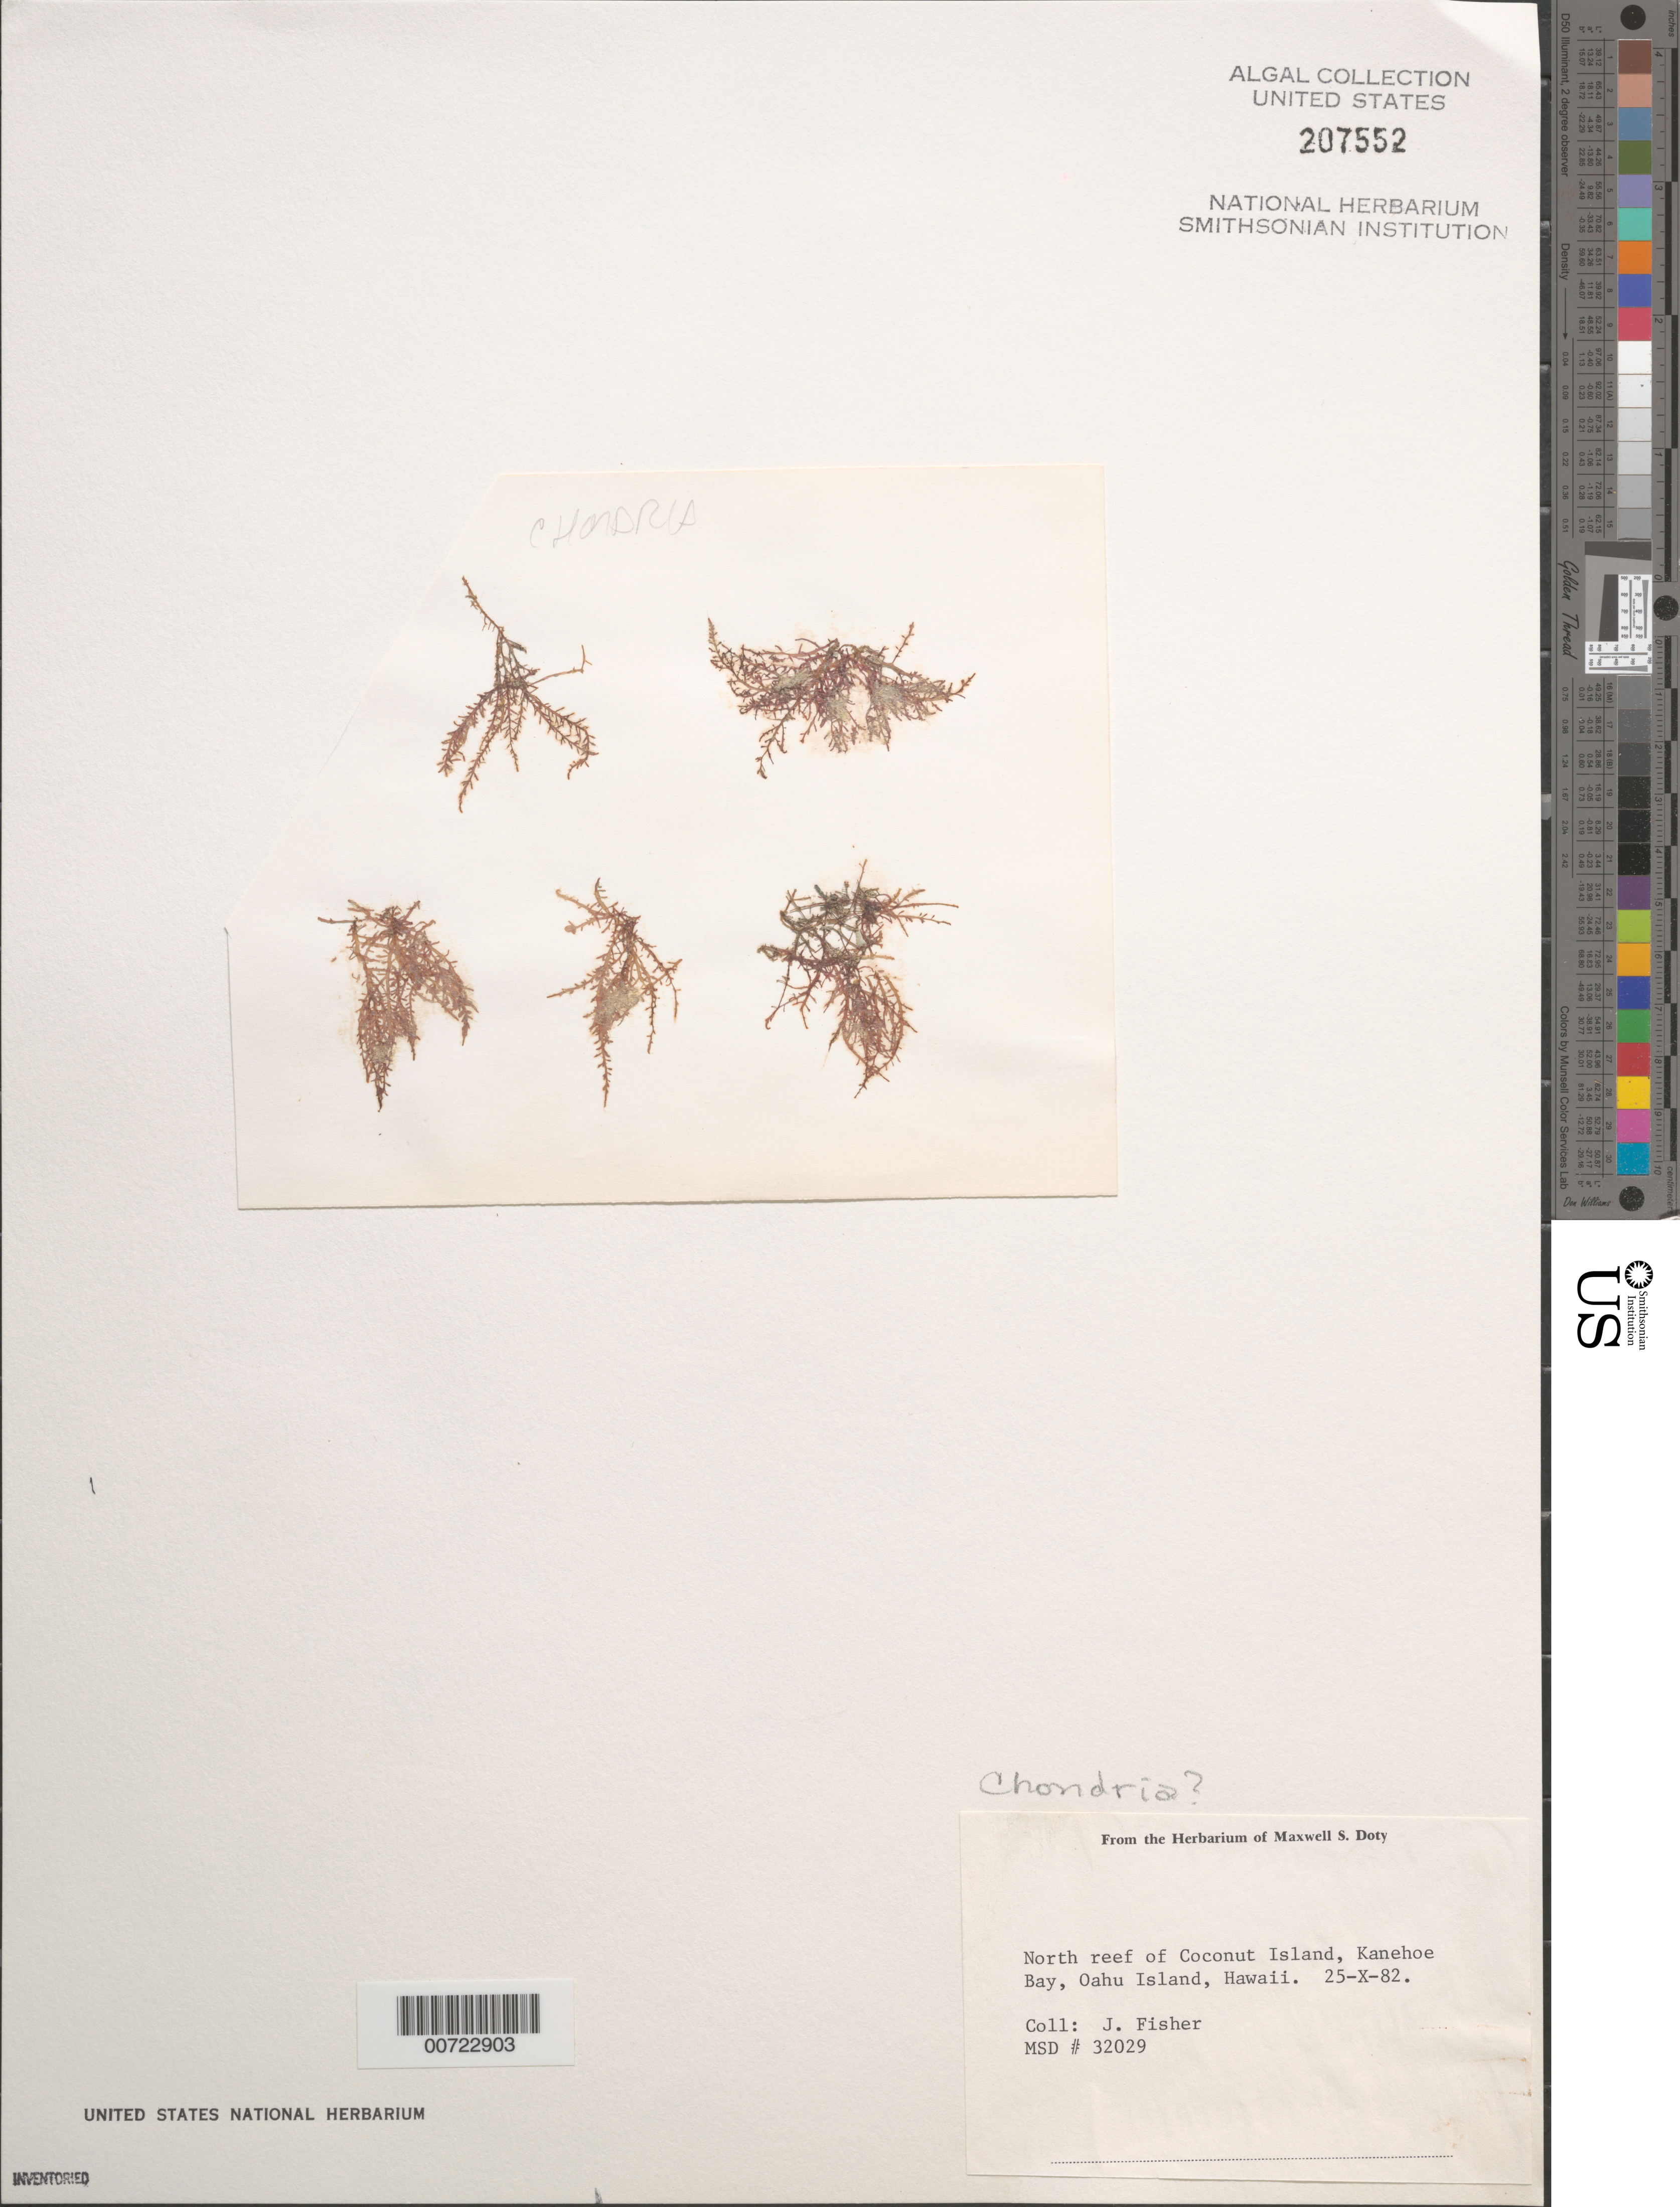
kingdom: Plantae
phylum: Rhodophyta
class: Florideophyceae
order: Ceramiales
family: Rhodomelaceae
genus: Chondria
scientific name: Chondria sp.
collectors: J. Fisher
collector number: MSD 32029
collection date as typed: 25 Oct 1982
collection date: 1982-10-25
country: United States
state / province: Hawaii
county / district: Honolulu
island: Oahu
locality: Coconut Island, Kaneohe Bay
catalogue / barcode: US 207552